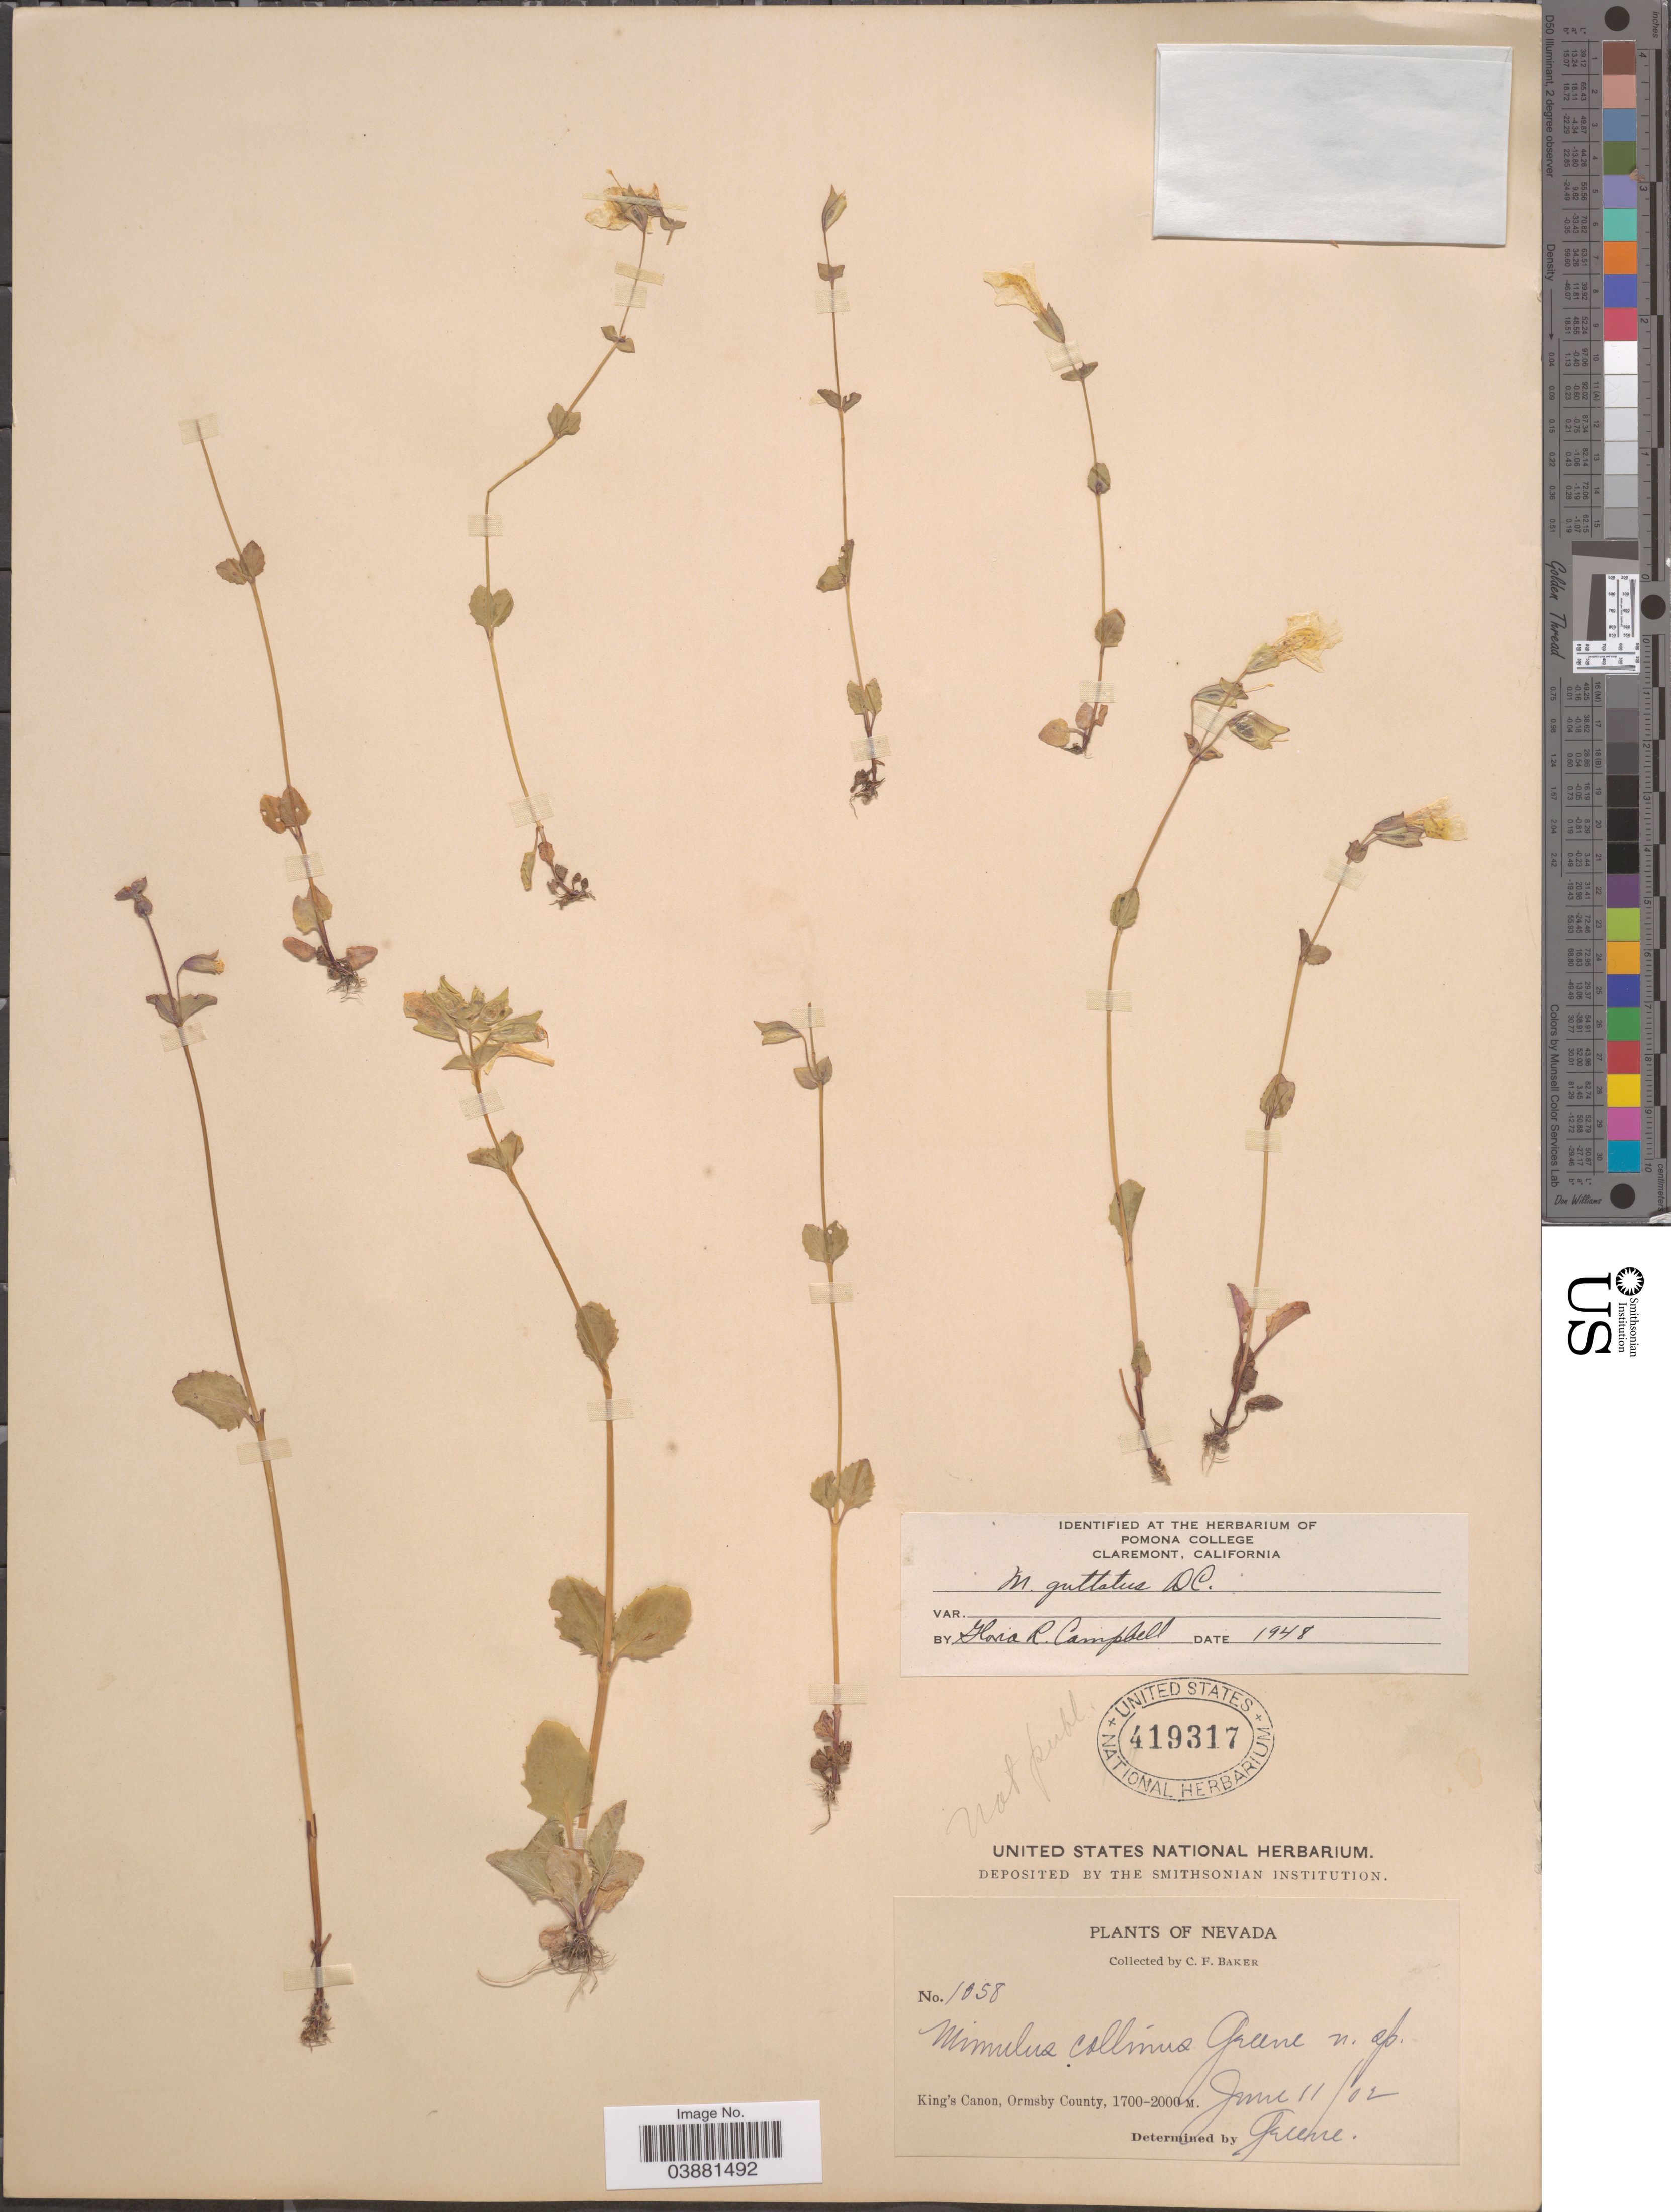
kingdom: Plantae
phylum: Tracheophyta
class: Magnoliopsida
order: Lamiales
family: Phrymaceae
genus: Mimulus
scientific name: Mimulus guttatus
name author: DC.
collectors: C. F. Baker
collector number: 1058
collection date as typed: Transcribed d/m/y: 11/6/2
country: United States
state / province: Nevada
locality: King's Canon, Ormsby County.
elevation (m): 1700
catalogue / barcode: US 419317